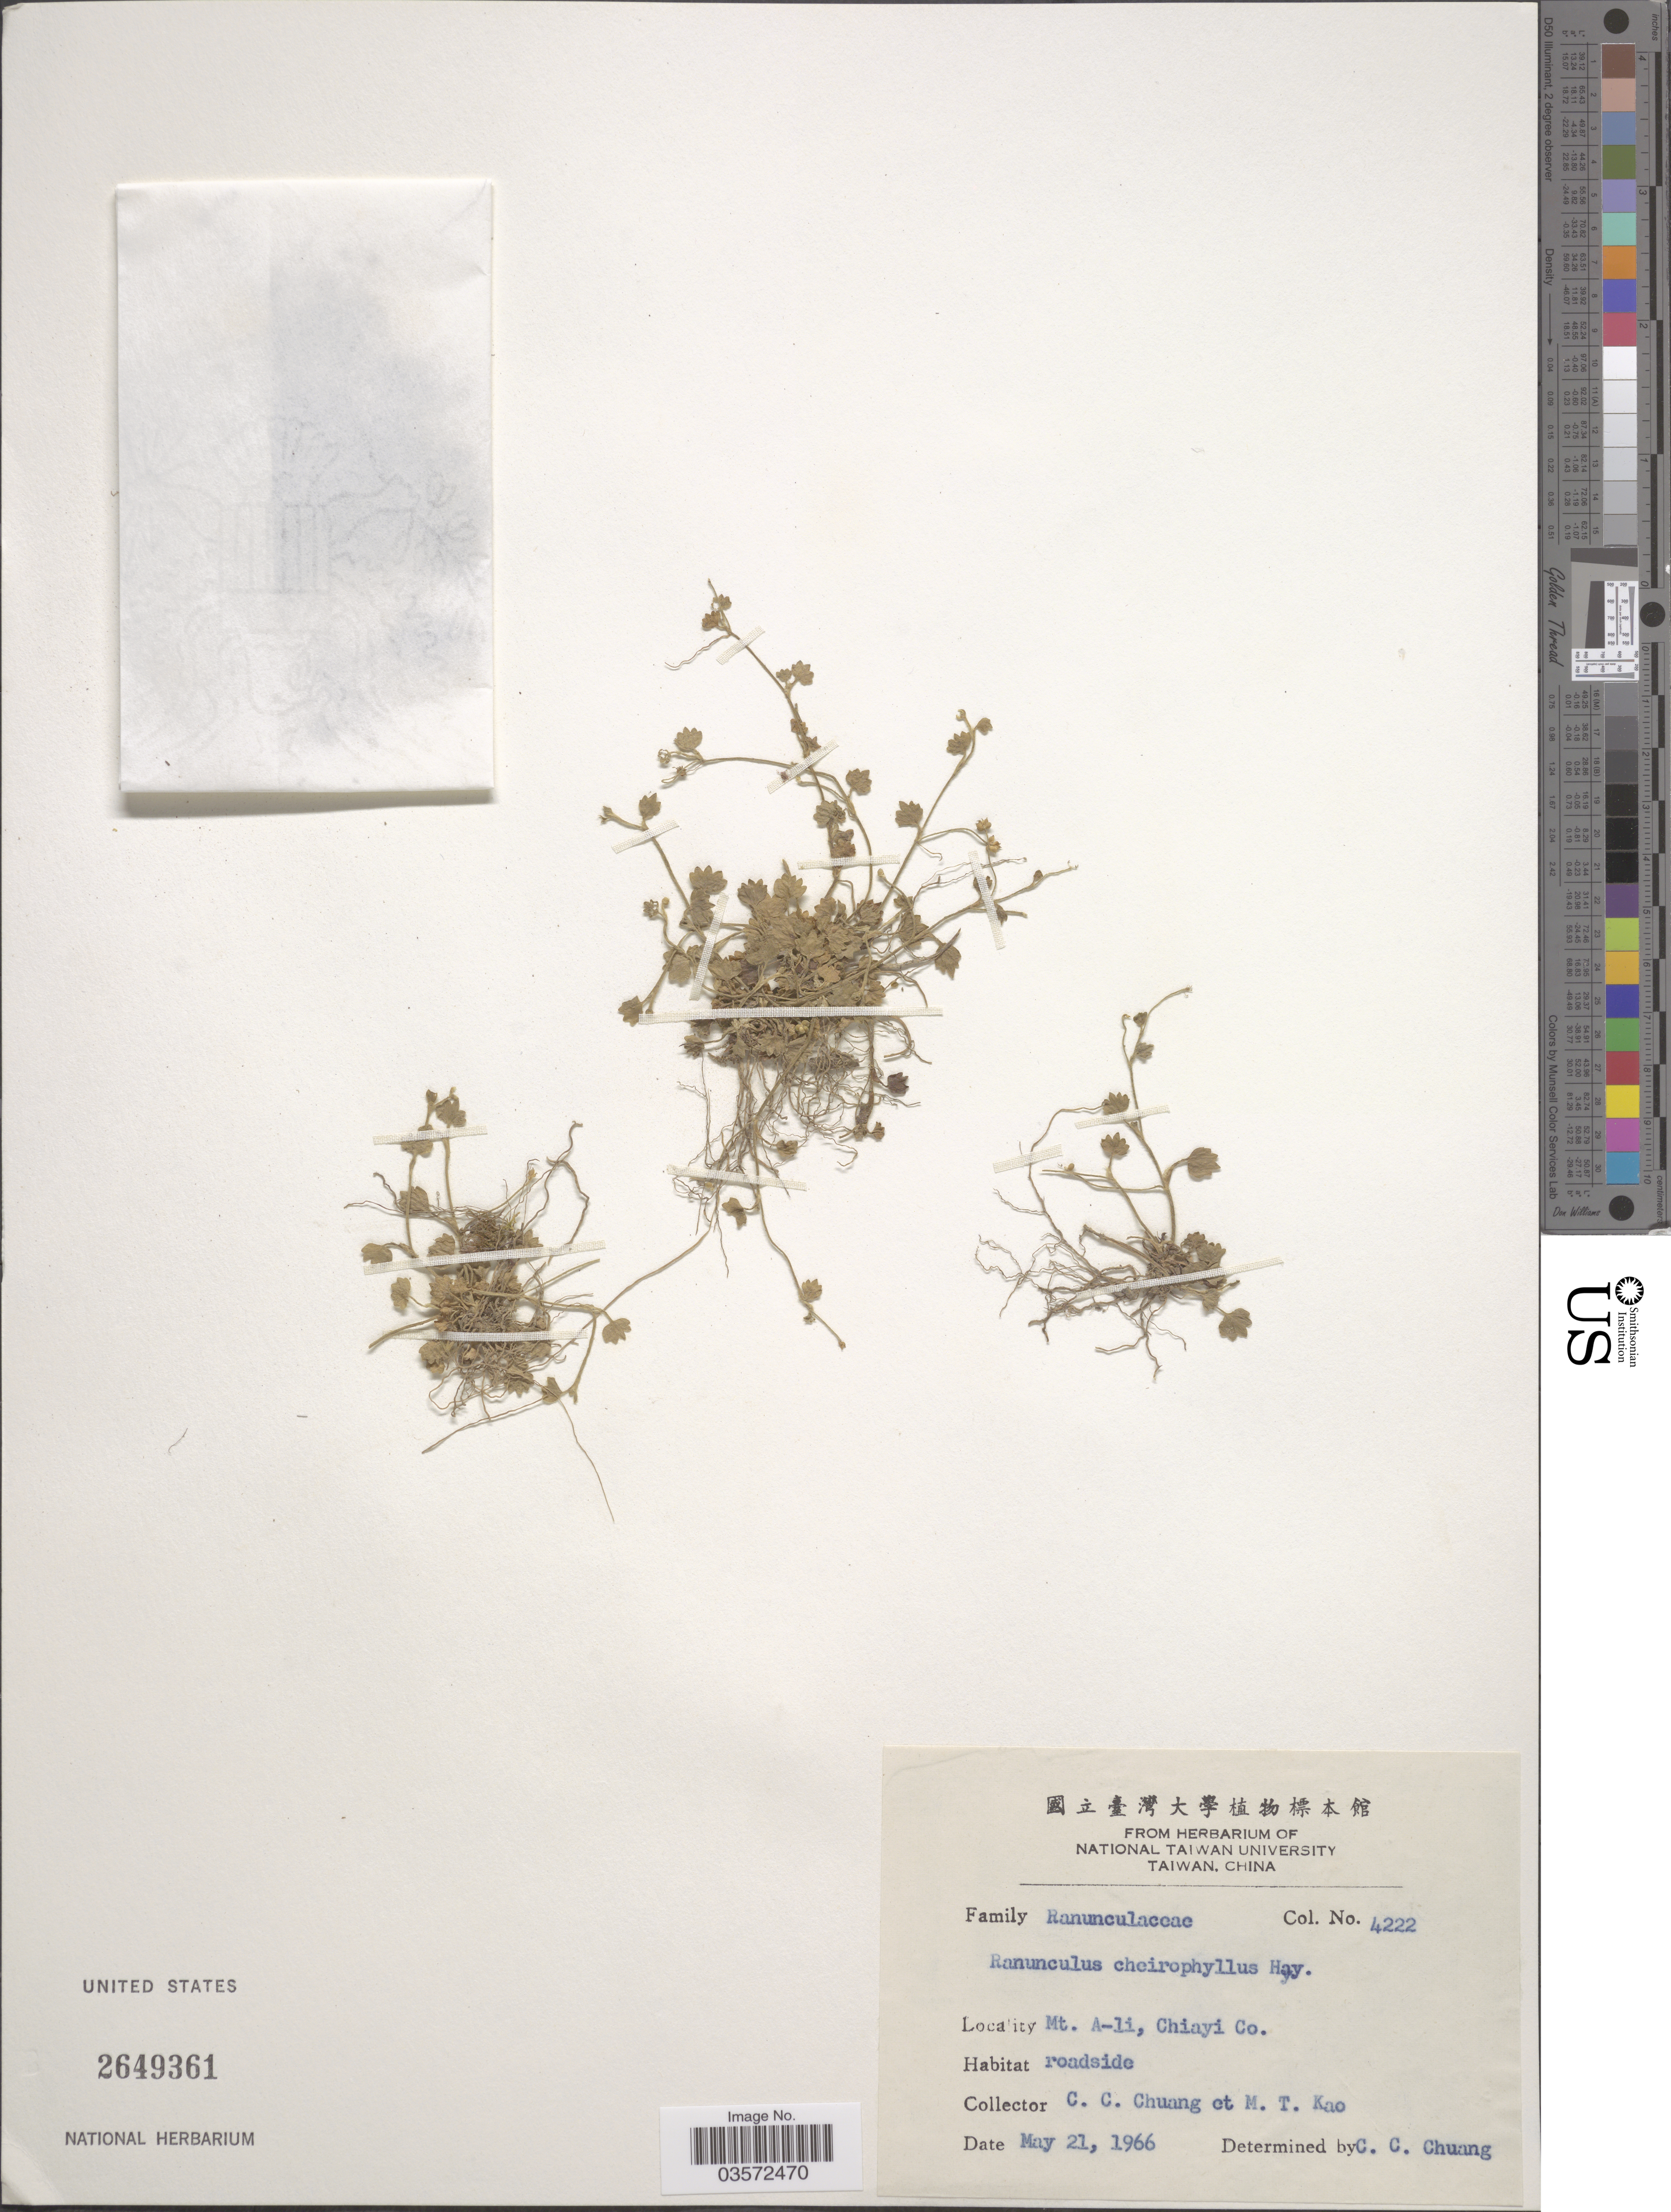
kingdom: Plantae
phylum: Tracheophyta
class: Magnoliopsida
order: Ranunculales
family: Ranunculaceae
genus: Ranunculus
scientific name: Ranunculus chaerophyllos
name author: L.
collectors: C. C. Chuang & M. T. Kao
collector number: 4222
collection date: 1966-05-21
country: Taiwan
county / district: Chiayi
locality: Mt. A-li, Chiayi Co.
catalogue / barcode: US 2649361